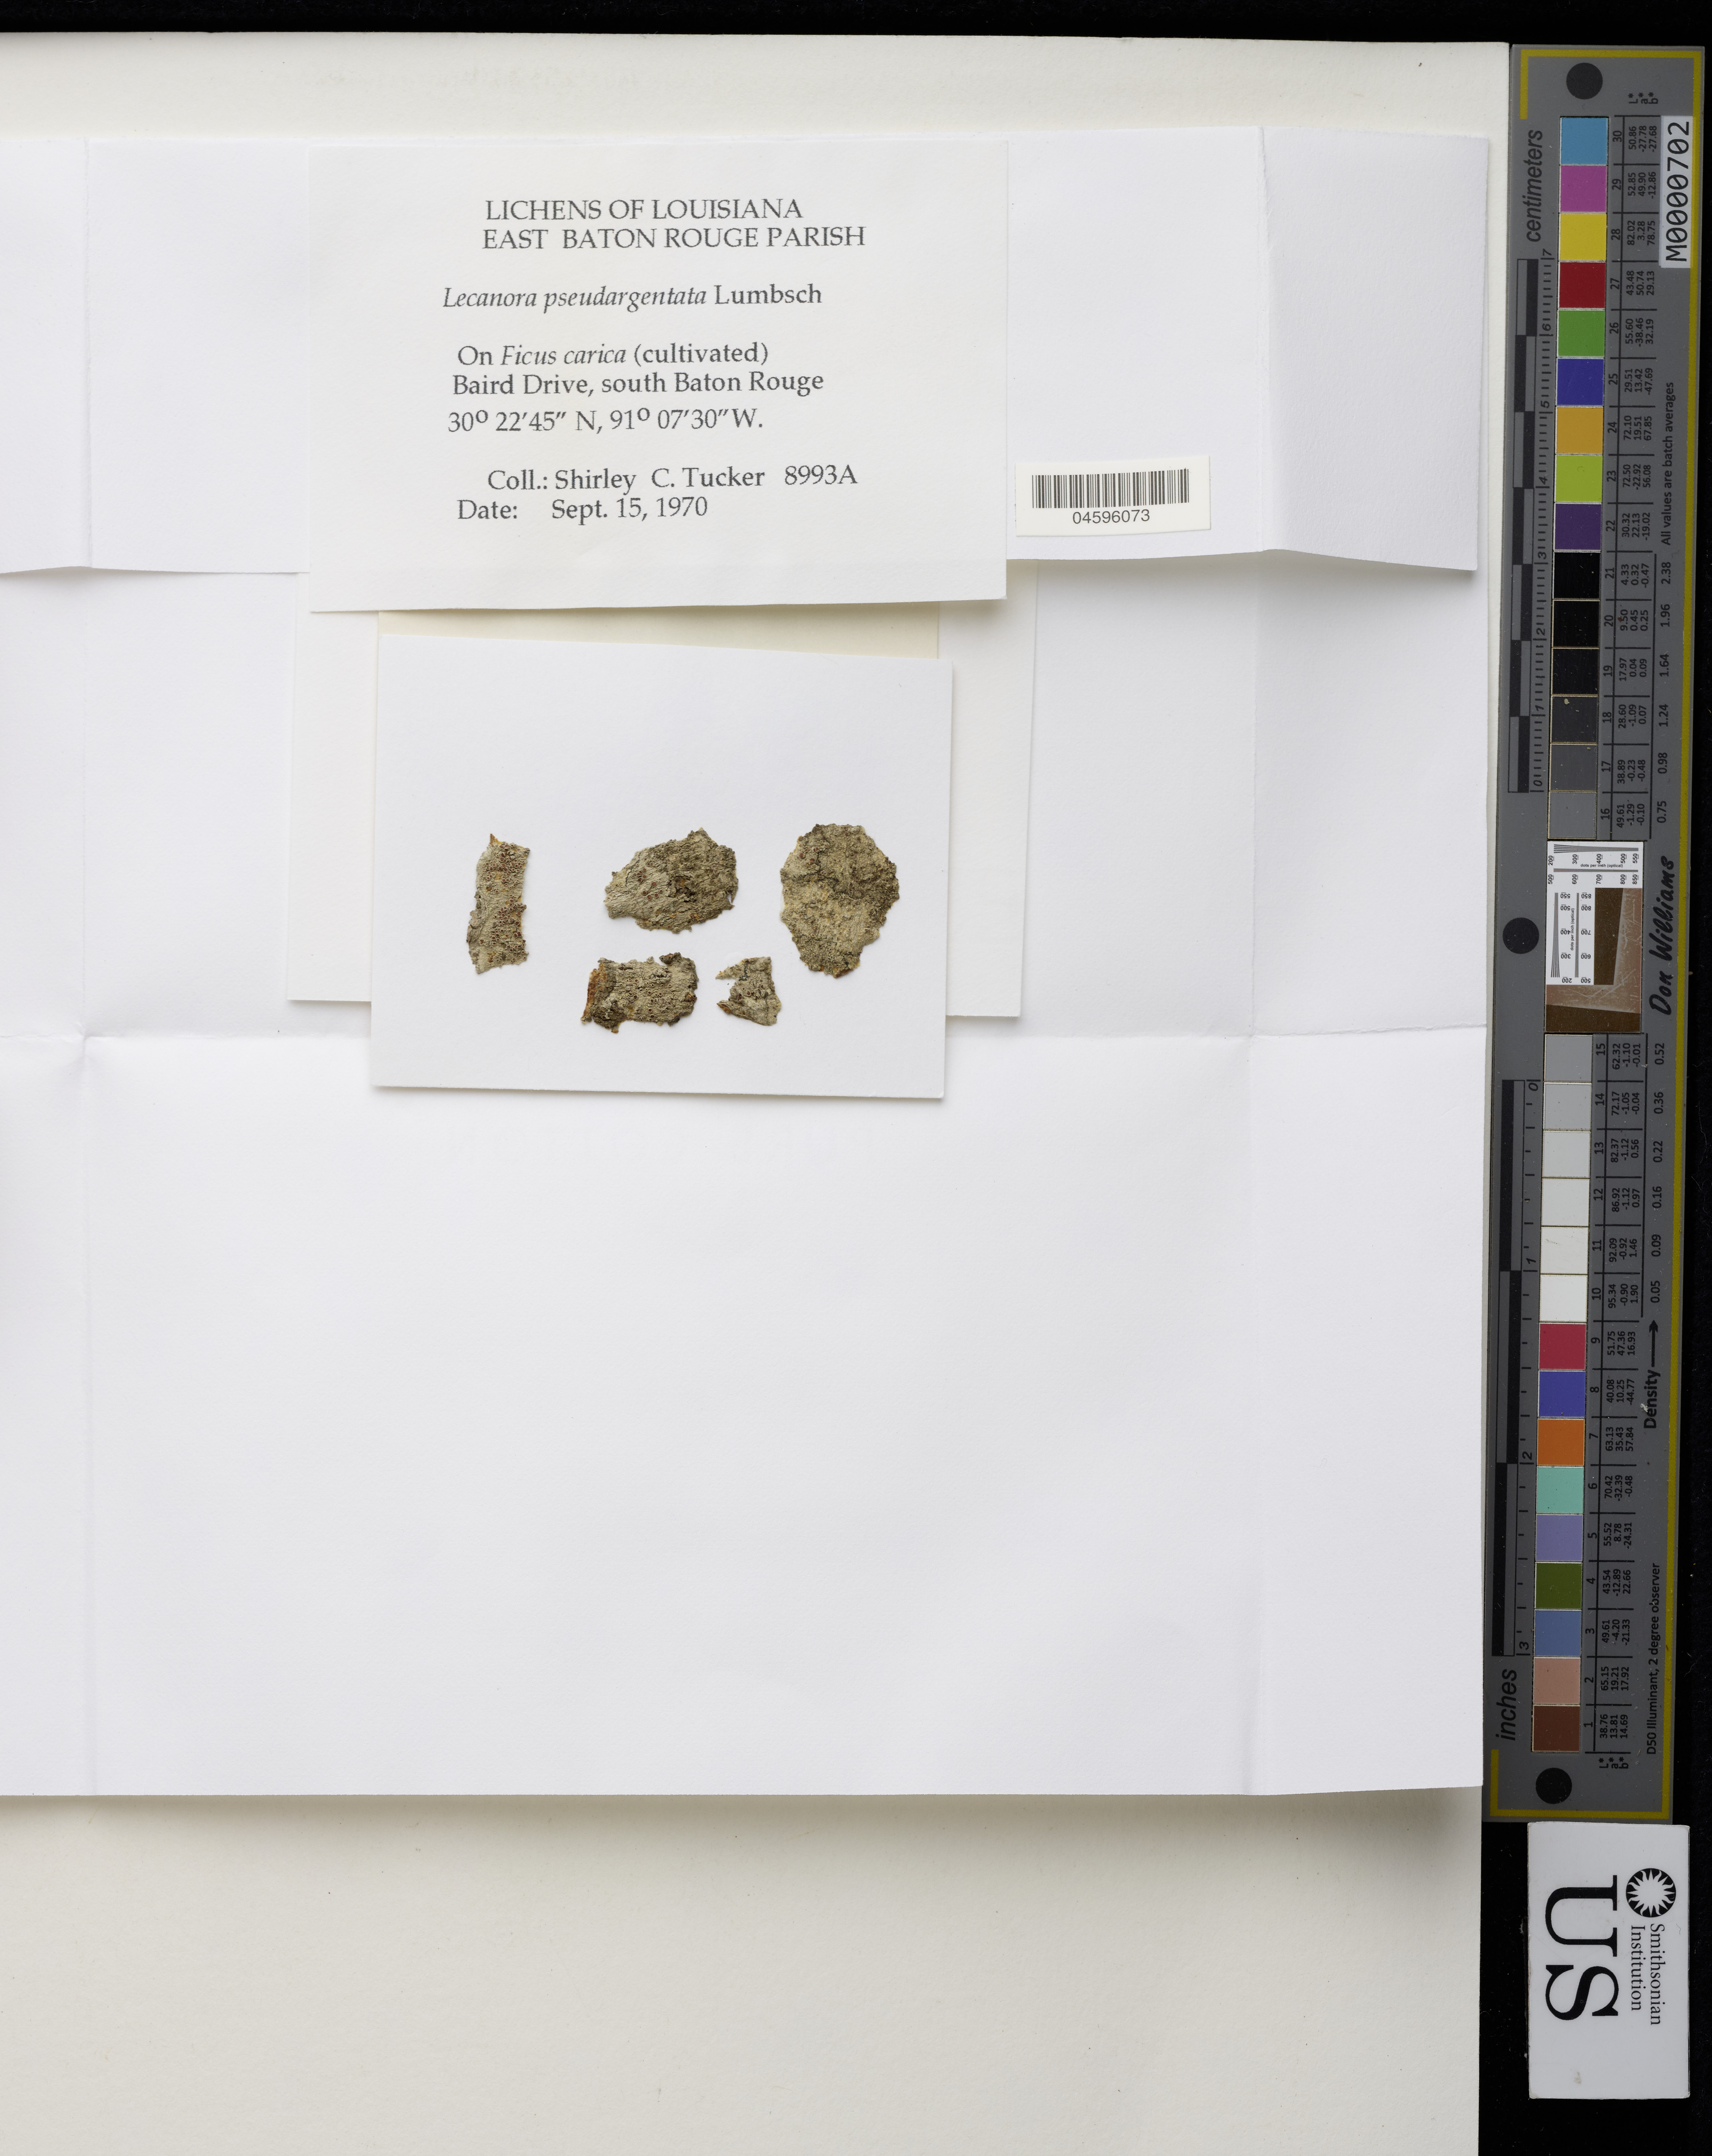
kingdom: Fungi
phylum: Ascomycota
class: Lecanoromycetes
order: Lecanorales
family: Lecanoraceae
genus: Lecanora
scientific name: Lecanora pseudargentata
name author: Lumbsch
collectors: S. Tucker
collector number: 8993A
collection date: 1970-09-15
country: United States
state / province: Louisiana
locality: East Baton Rouge Parish. Baird Drive, south Baton Rouge.